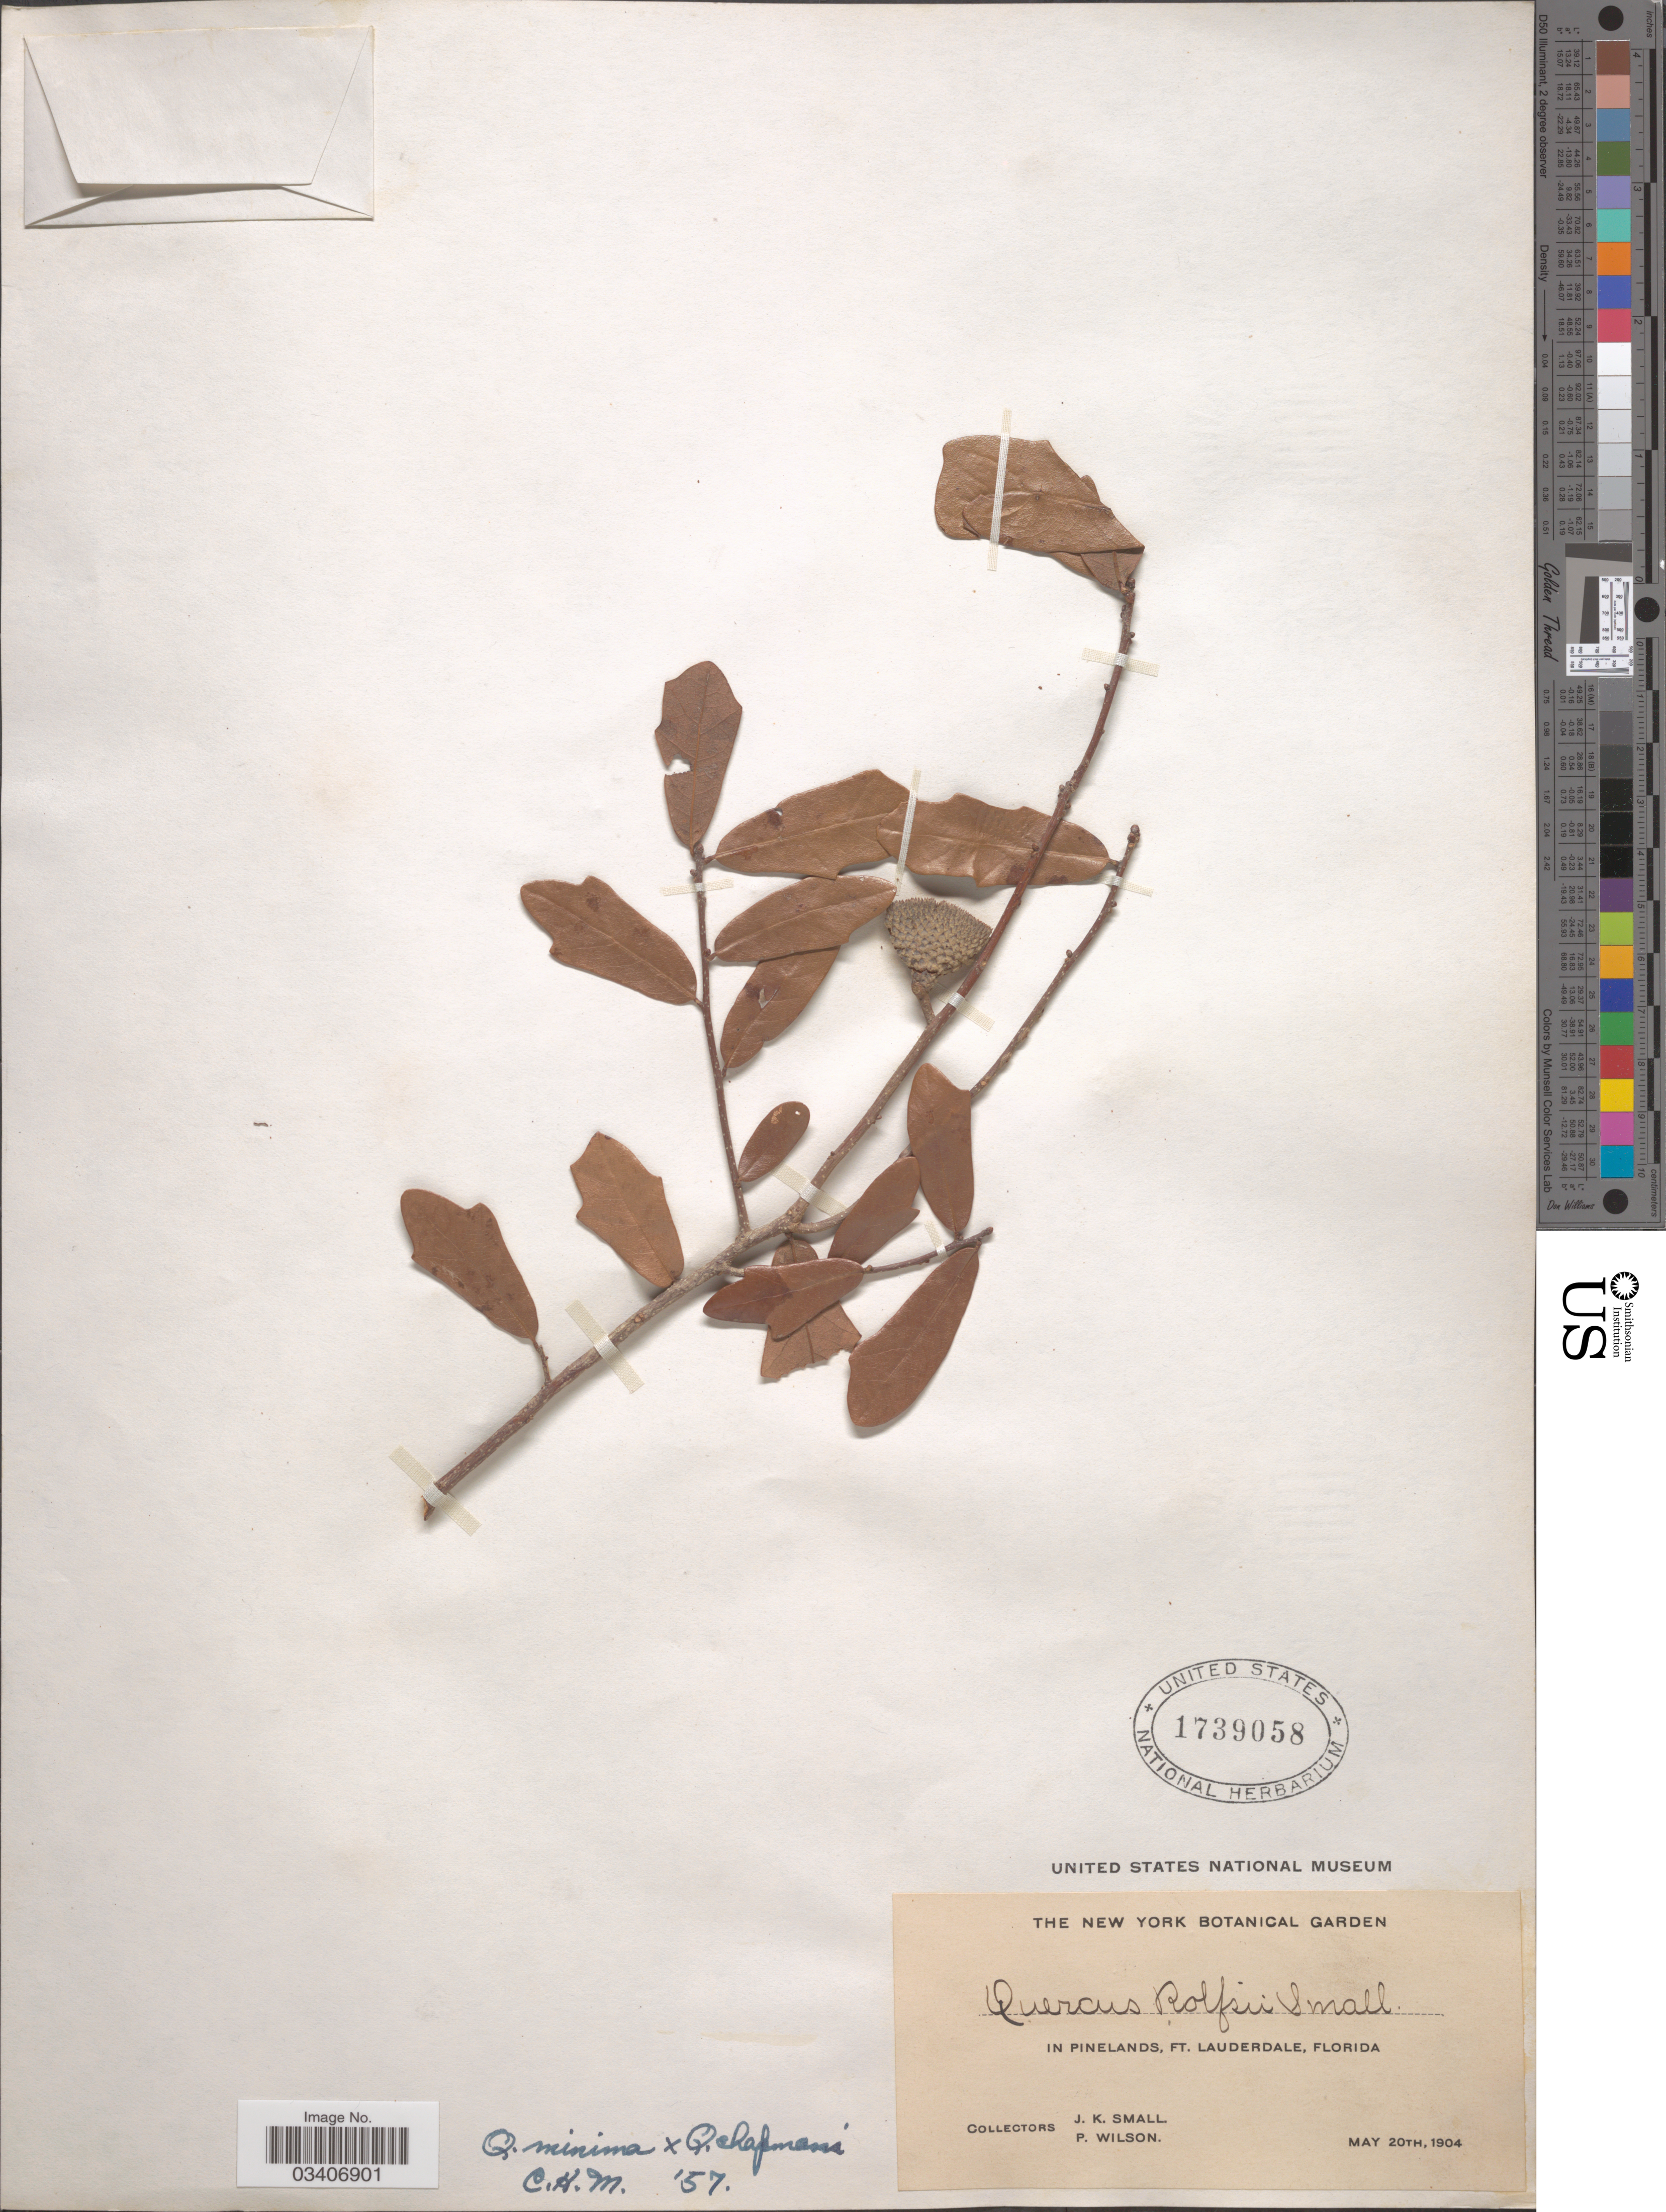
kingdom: Plantae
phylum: Tracheophyta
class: Magnoliopsida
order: Fagales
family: Fagaceae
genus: Quercus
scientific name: Quercus minima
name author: (Sarg.) Small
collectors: J. K. Small & P. Wilson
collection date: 1904-05-20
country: United States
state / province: Florida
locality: In Pinelands, Ft. Lauderdale.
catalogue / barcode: US 1739058